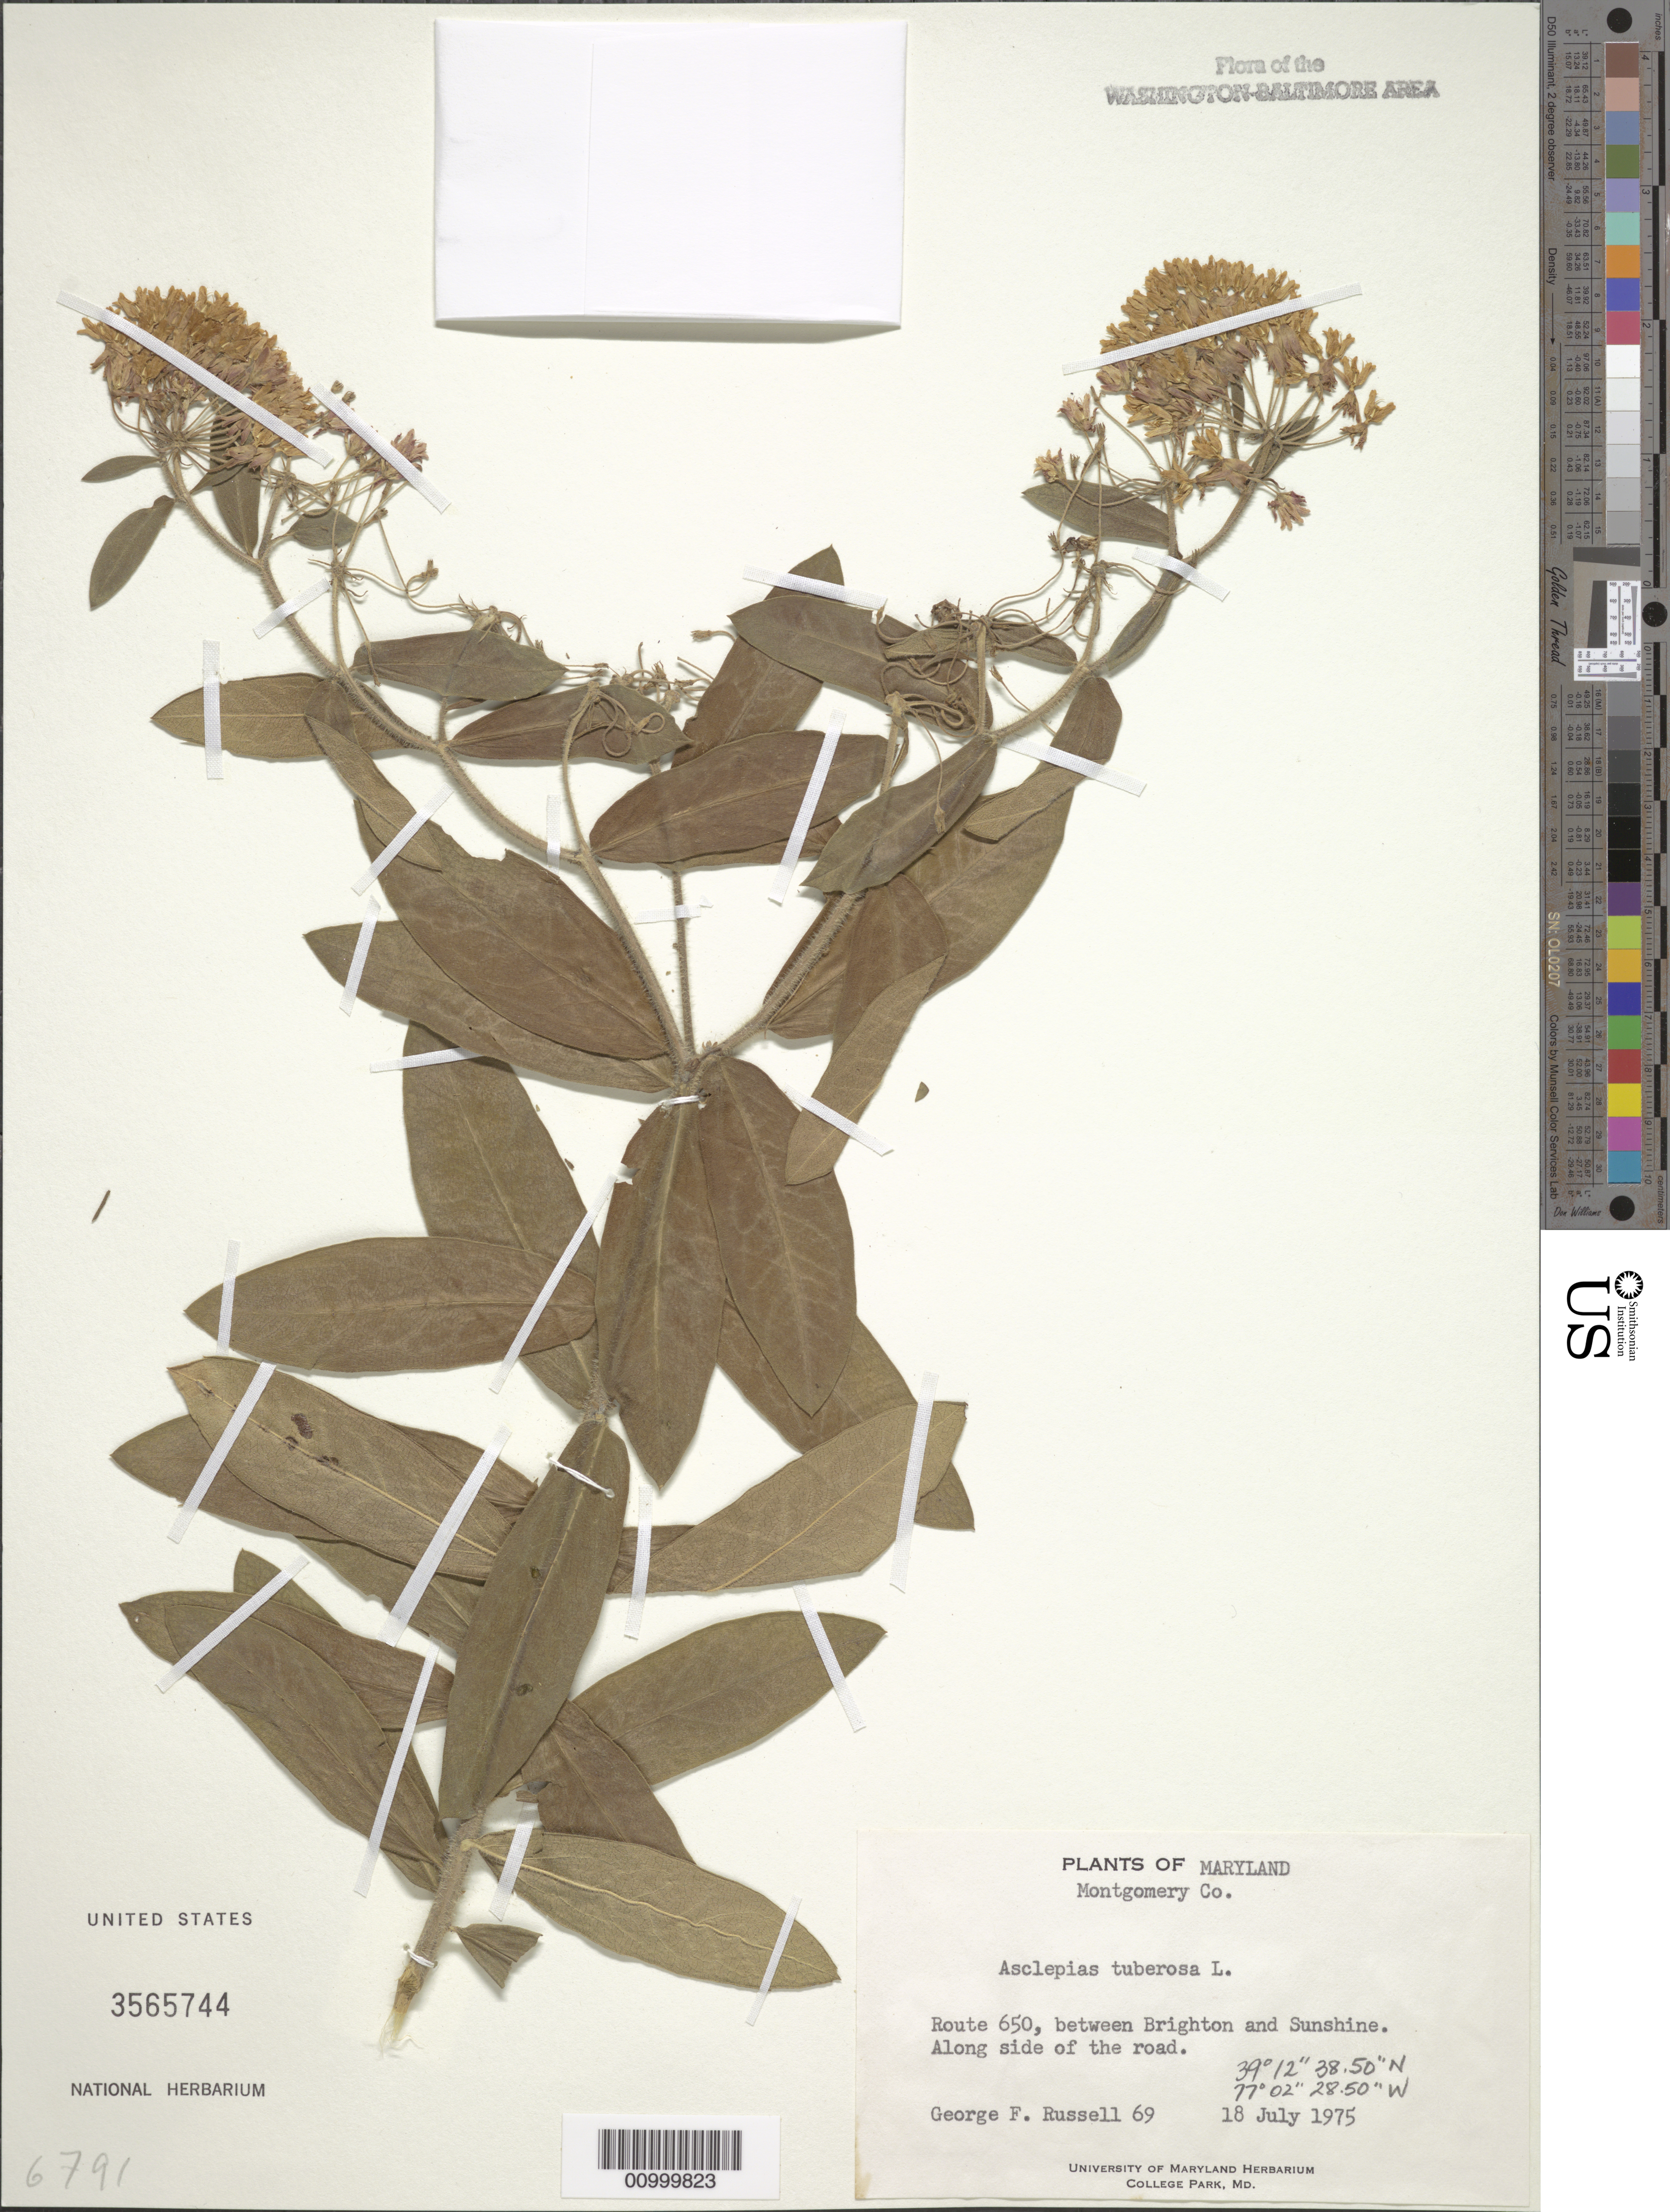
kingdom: Plantae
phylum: Tracheophyta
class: Magnoliopsida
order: Gentianales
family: Apocynaceae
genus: Asclepias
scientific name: Asclepias tuberosa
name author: L.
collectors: G. Russell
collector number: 69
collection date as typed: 18 Jul 1975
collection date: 1975-07-18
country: United States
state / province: Maryland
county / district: Montgomery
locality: Route 650, between Brighton and Sunshine.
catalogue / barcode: US 3565744